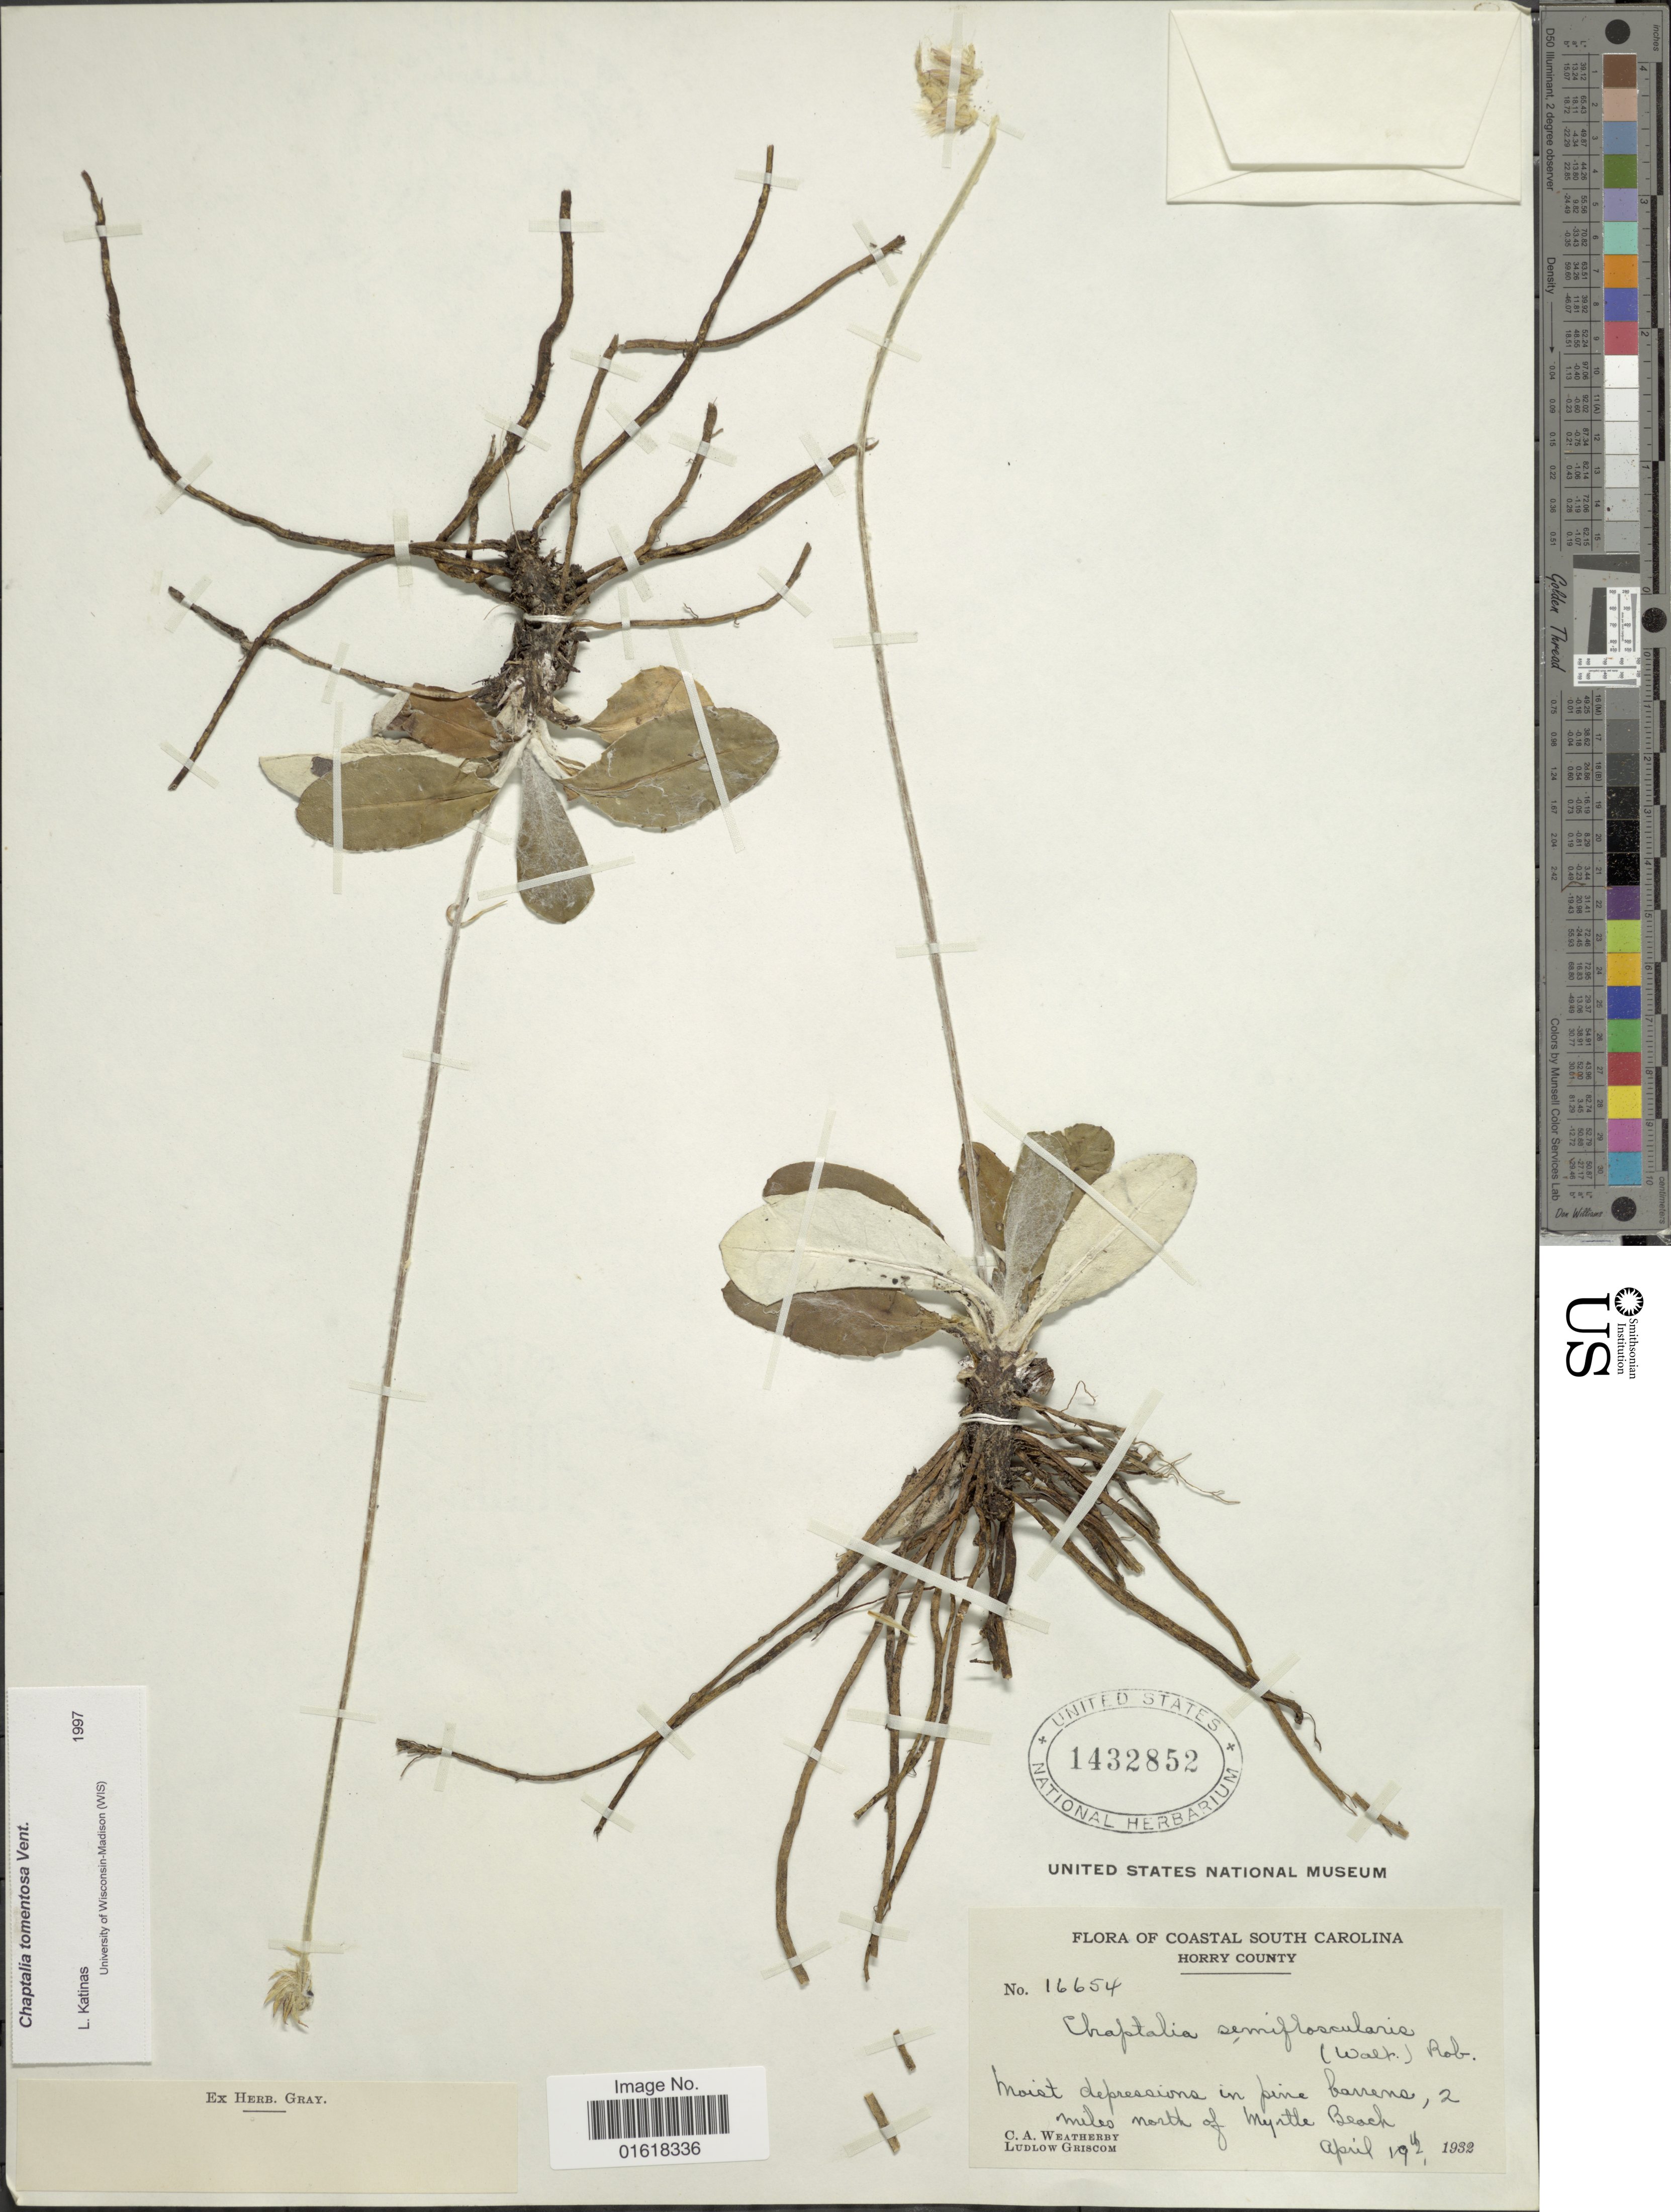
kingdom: Plantae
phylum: Tracheophyta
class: Magnoliopsida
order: Asterales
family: Asteraceae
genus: Chaptalia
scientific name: Chaptalia tomentosa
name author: Vent.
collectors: C. A. Weatherby & L. Griscom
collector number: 16654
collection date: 1932-04-19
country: United States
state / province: South Carolina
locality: Coastal South Carolina. Horry County. 2 miles north of Myrtle Beach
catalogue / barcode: US 1432852